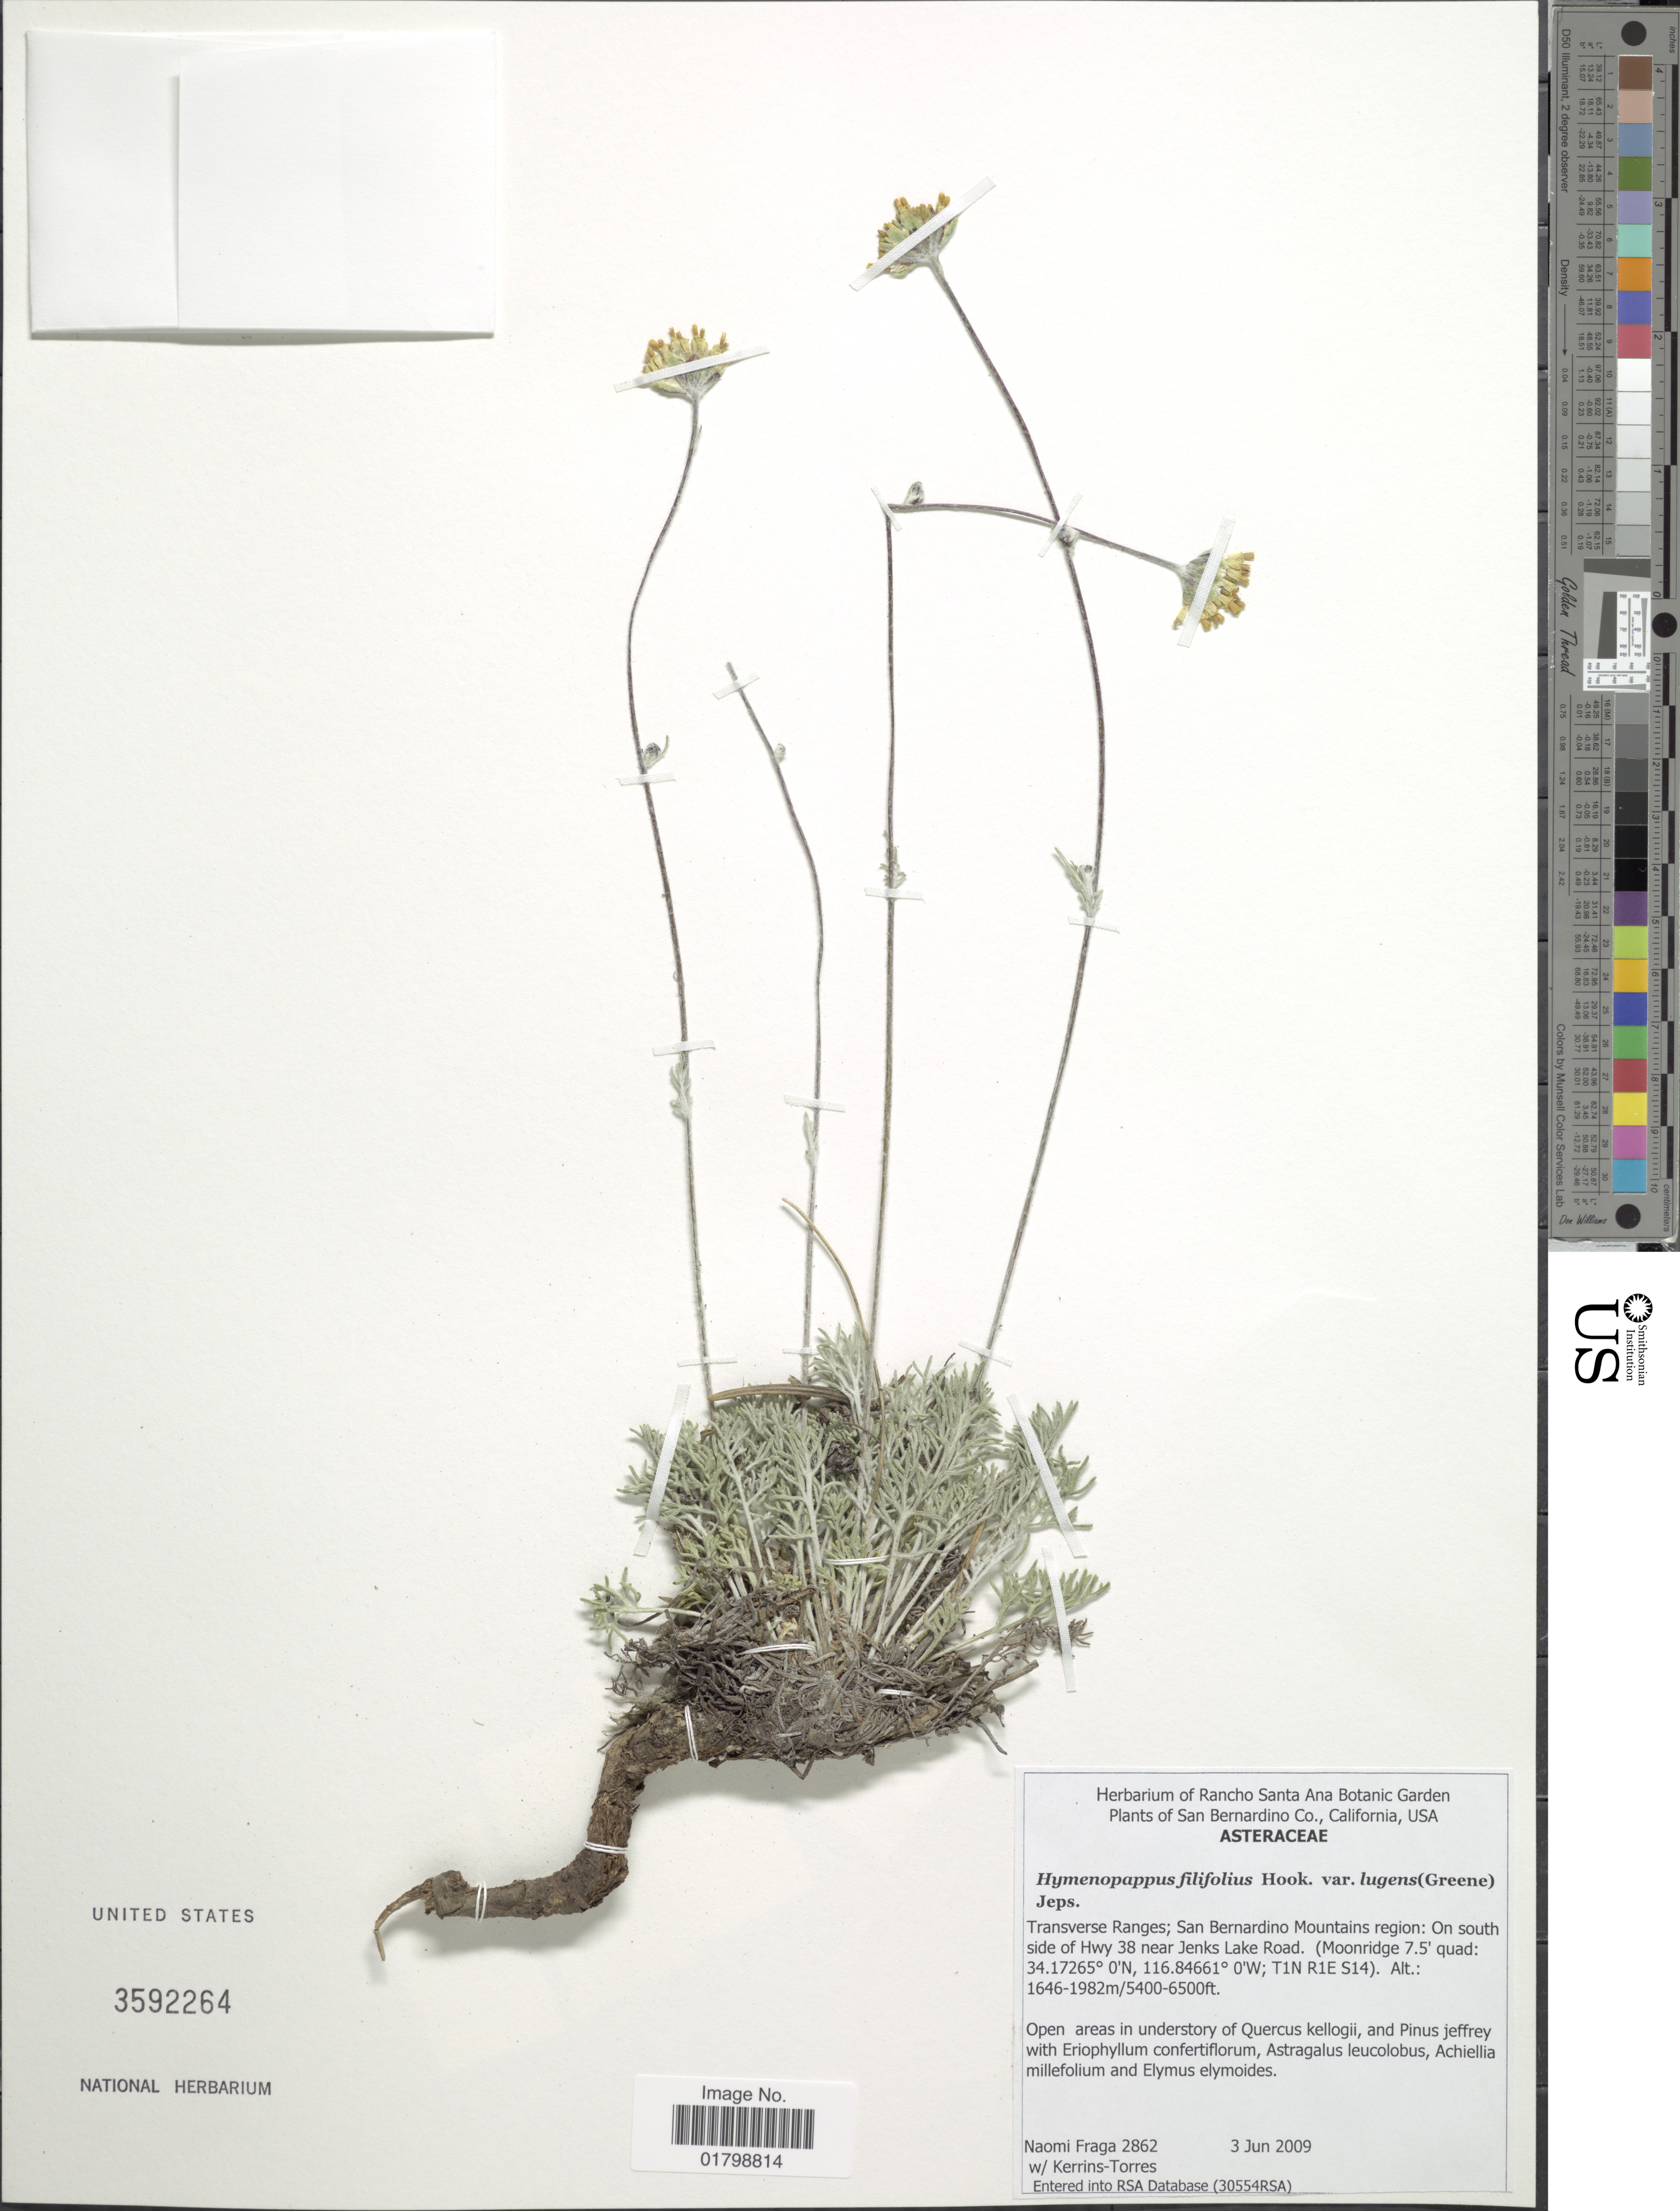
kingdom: Plantae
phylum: Tracheophyta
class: Magnoliopsida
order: Asterales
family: Asteraceae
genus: Hymenopappus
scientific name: Hymenopappus filifolius var. lugens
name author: (Greene) Jeps.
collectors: N. Fraga & Kerrins-Torres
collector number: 2862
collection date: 2009-06-03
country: United States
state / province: California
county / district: San Bernardino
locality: San Bernardino Co., Transverse Ranges; San Bernardino Mountails region: On south side of Hwy 38 near Jenks Lake Road (Moonridge 7.5' quad: T1N R1E S14)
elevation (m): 1646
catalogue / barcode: US 3592264